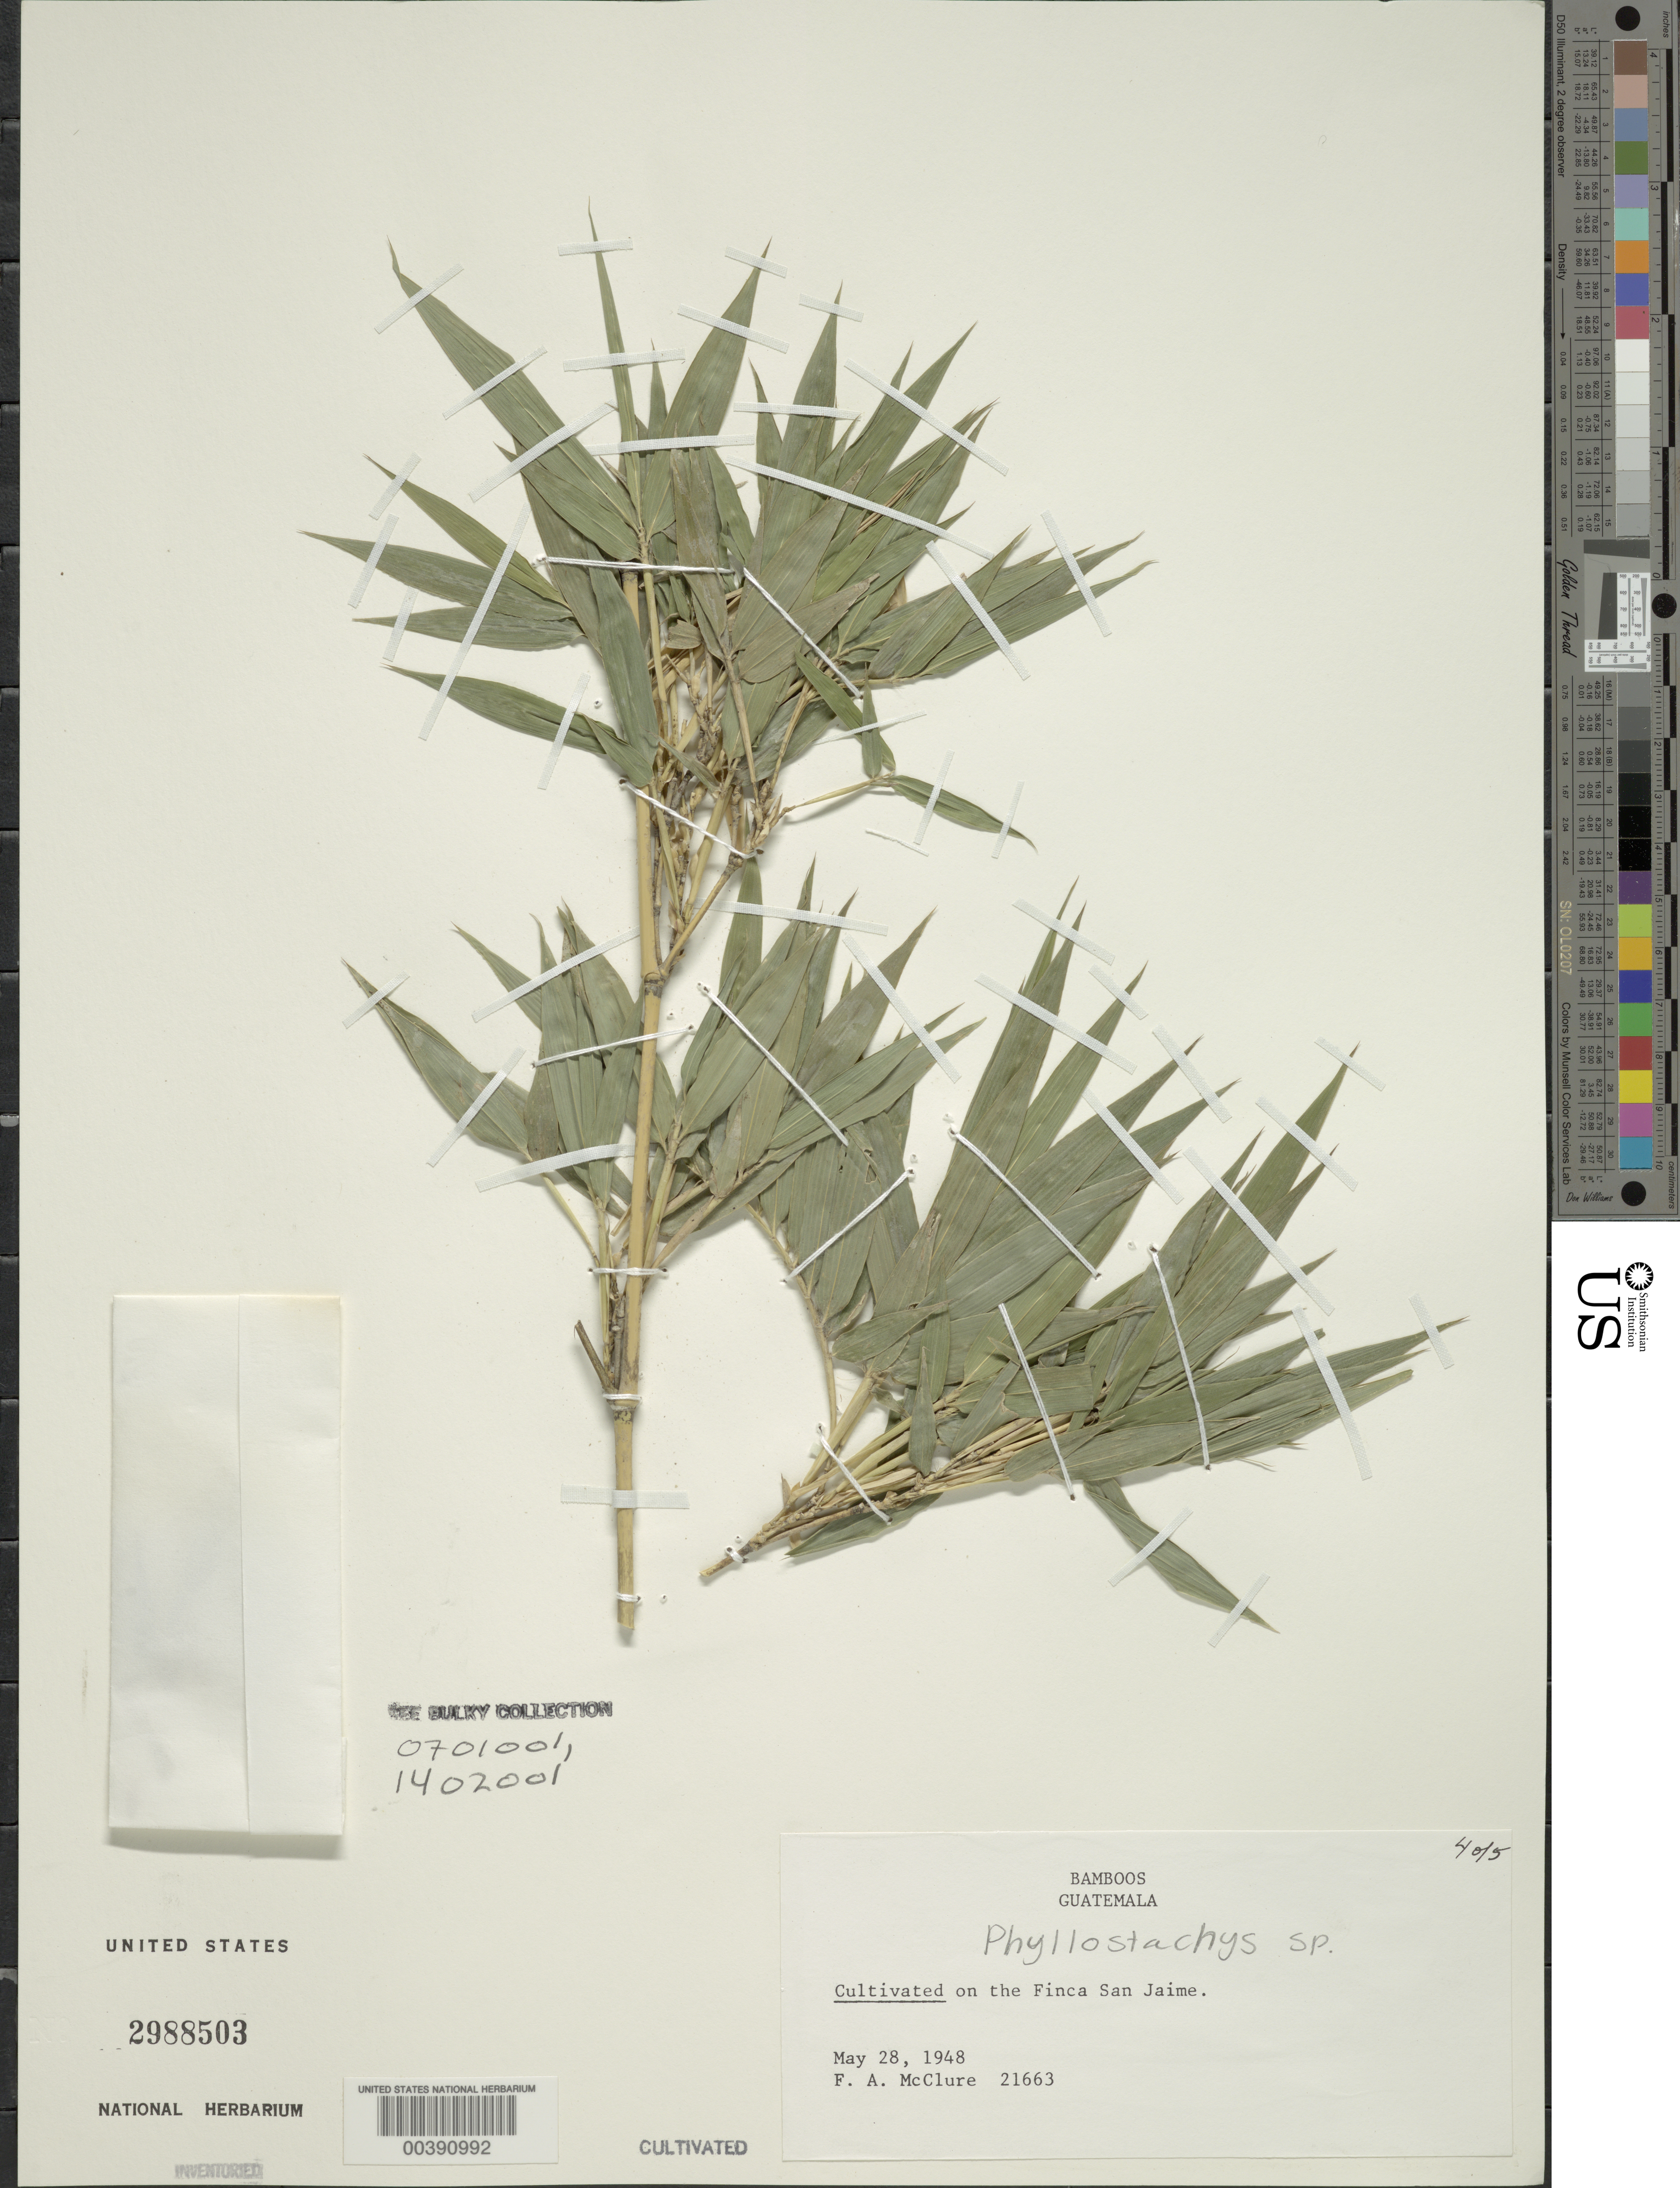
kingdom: Plantae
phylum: Tracheophyta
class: Liliopsida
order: Poales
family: Poaceae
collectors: F. A. McClure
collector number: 21663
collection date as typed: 28 May 1948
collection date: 1948-05-28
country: Guatemala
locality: Finca San Jaime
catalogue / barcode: US 2988503